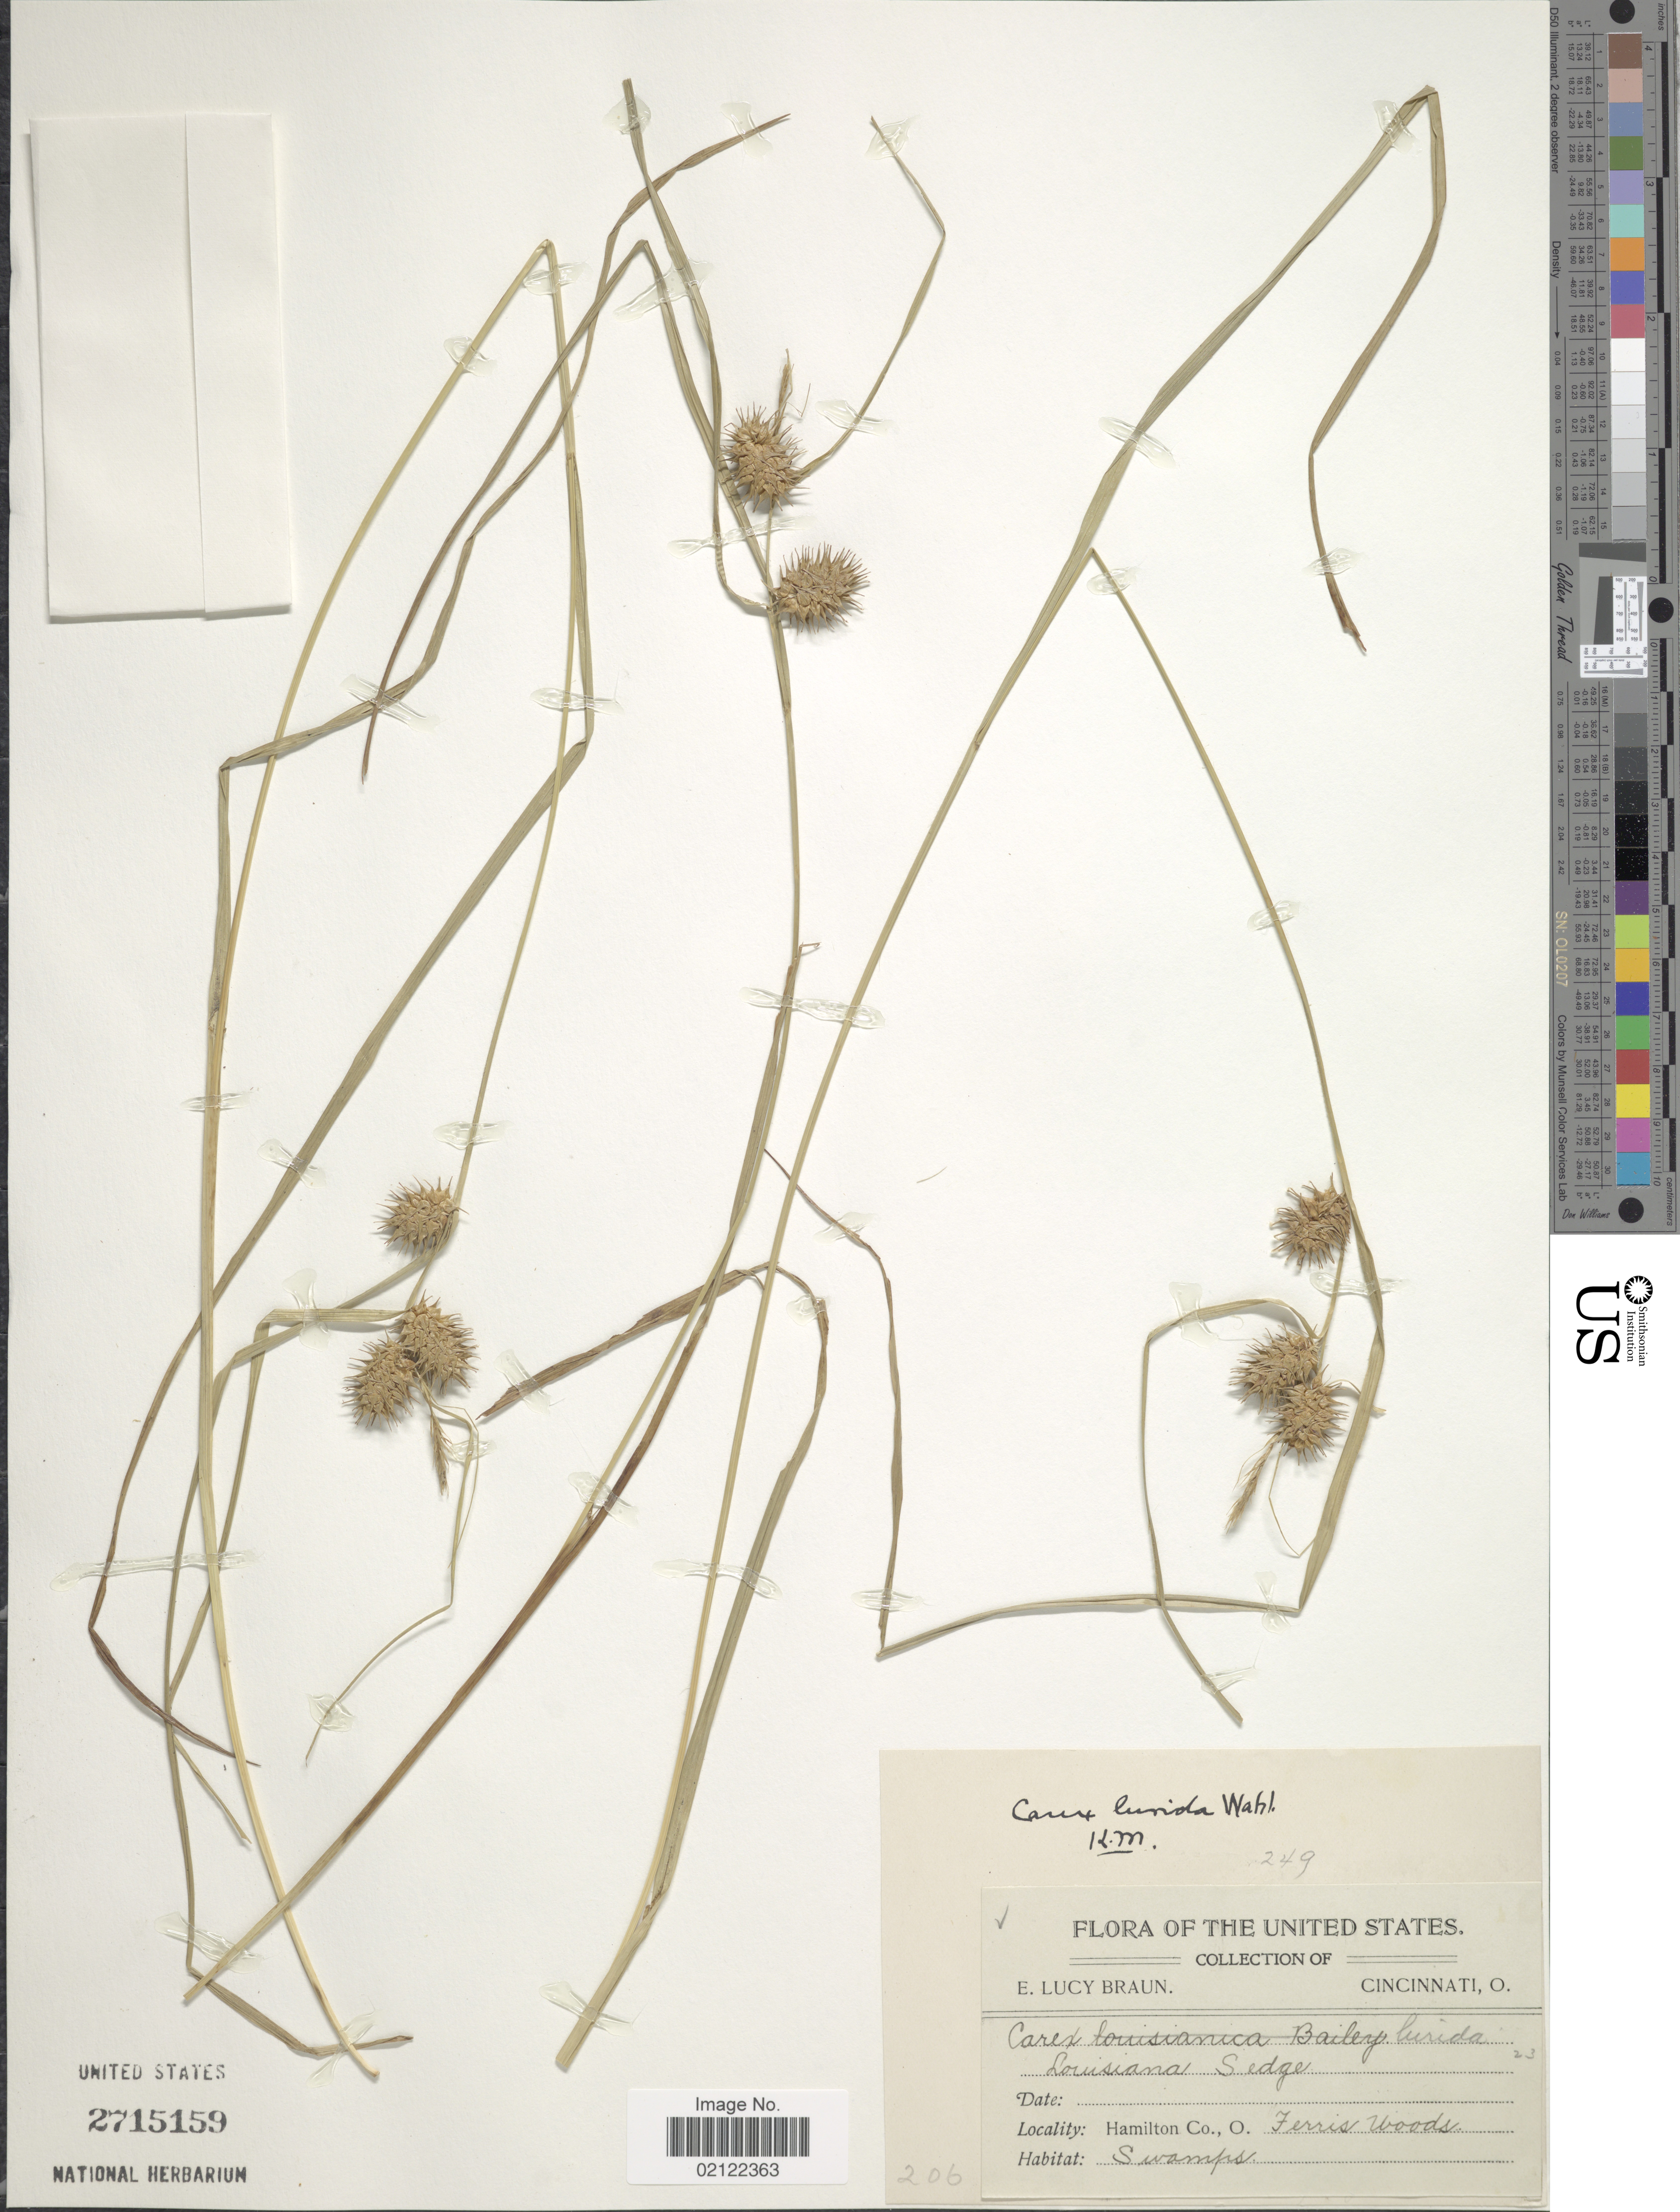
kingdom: Plantae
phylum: Tracheophyta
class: Liliopsida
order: Poales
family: Cyperaceae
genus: Carex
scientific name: Carex lurida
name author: Wahlenb.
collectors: E. L. Braun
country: United States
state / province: Ohio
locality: Louisiana S edge. Hamilton Co., O. Ferris Woods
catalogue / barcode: US 2715159